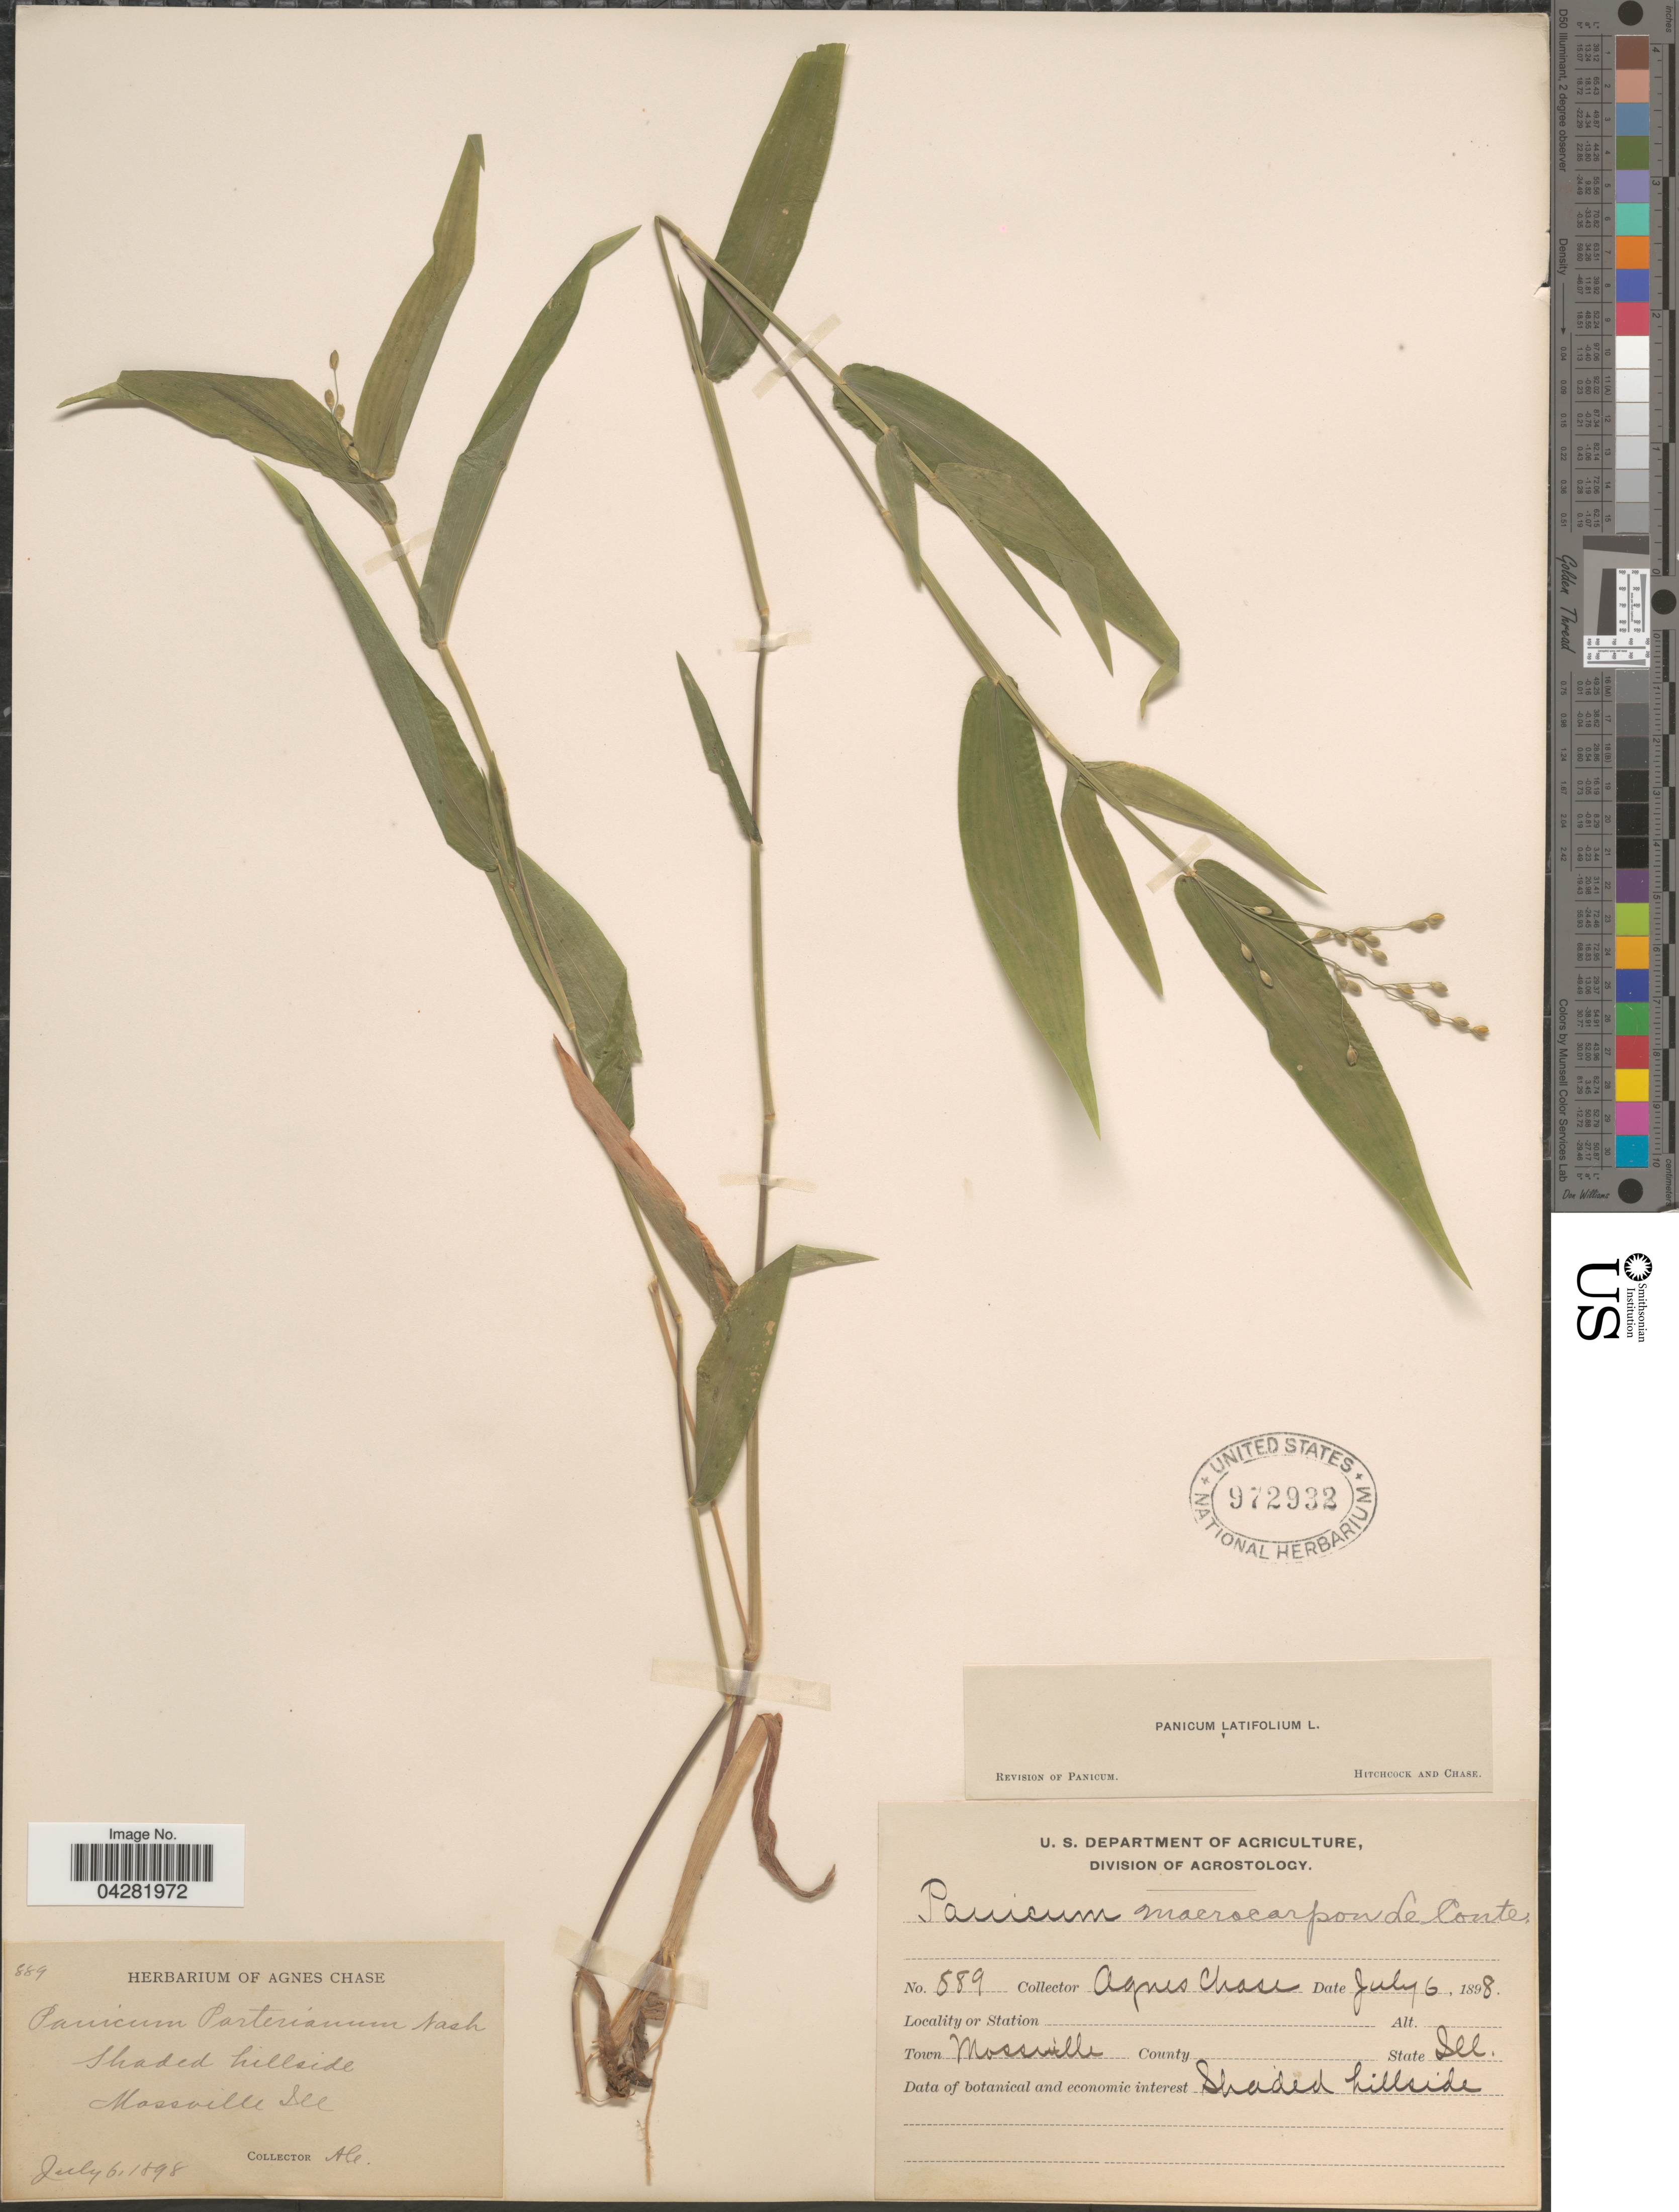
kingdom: Plantae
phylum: Tracheophyta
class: Liliopsida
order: Poales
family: Poaceae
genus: Dichanthelium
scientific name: Dichanthelium latifolium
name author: (L.) Harvill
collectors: A. Chase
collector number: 889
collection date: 1898-07-06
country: United States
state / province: Illinois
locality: Town Mossville.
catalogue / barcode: US 972932